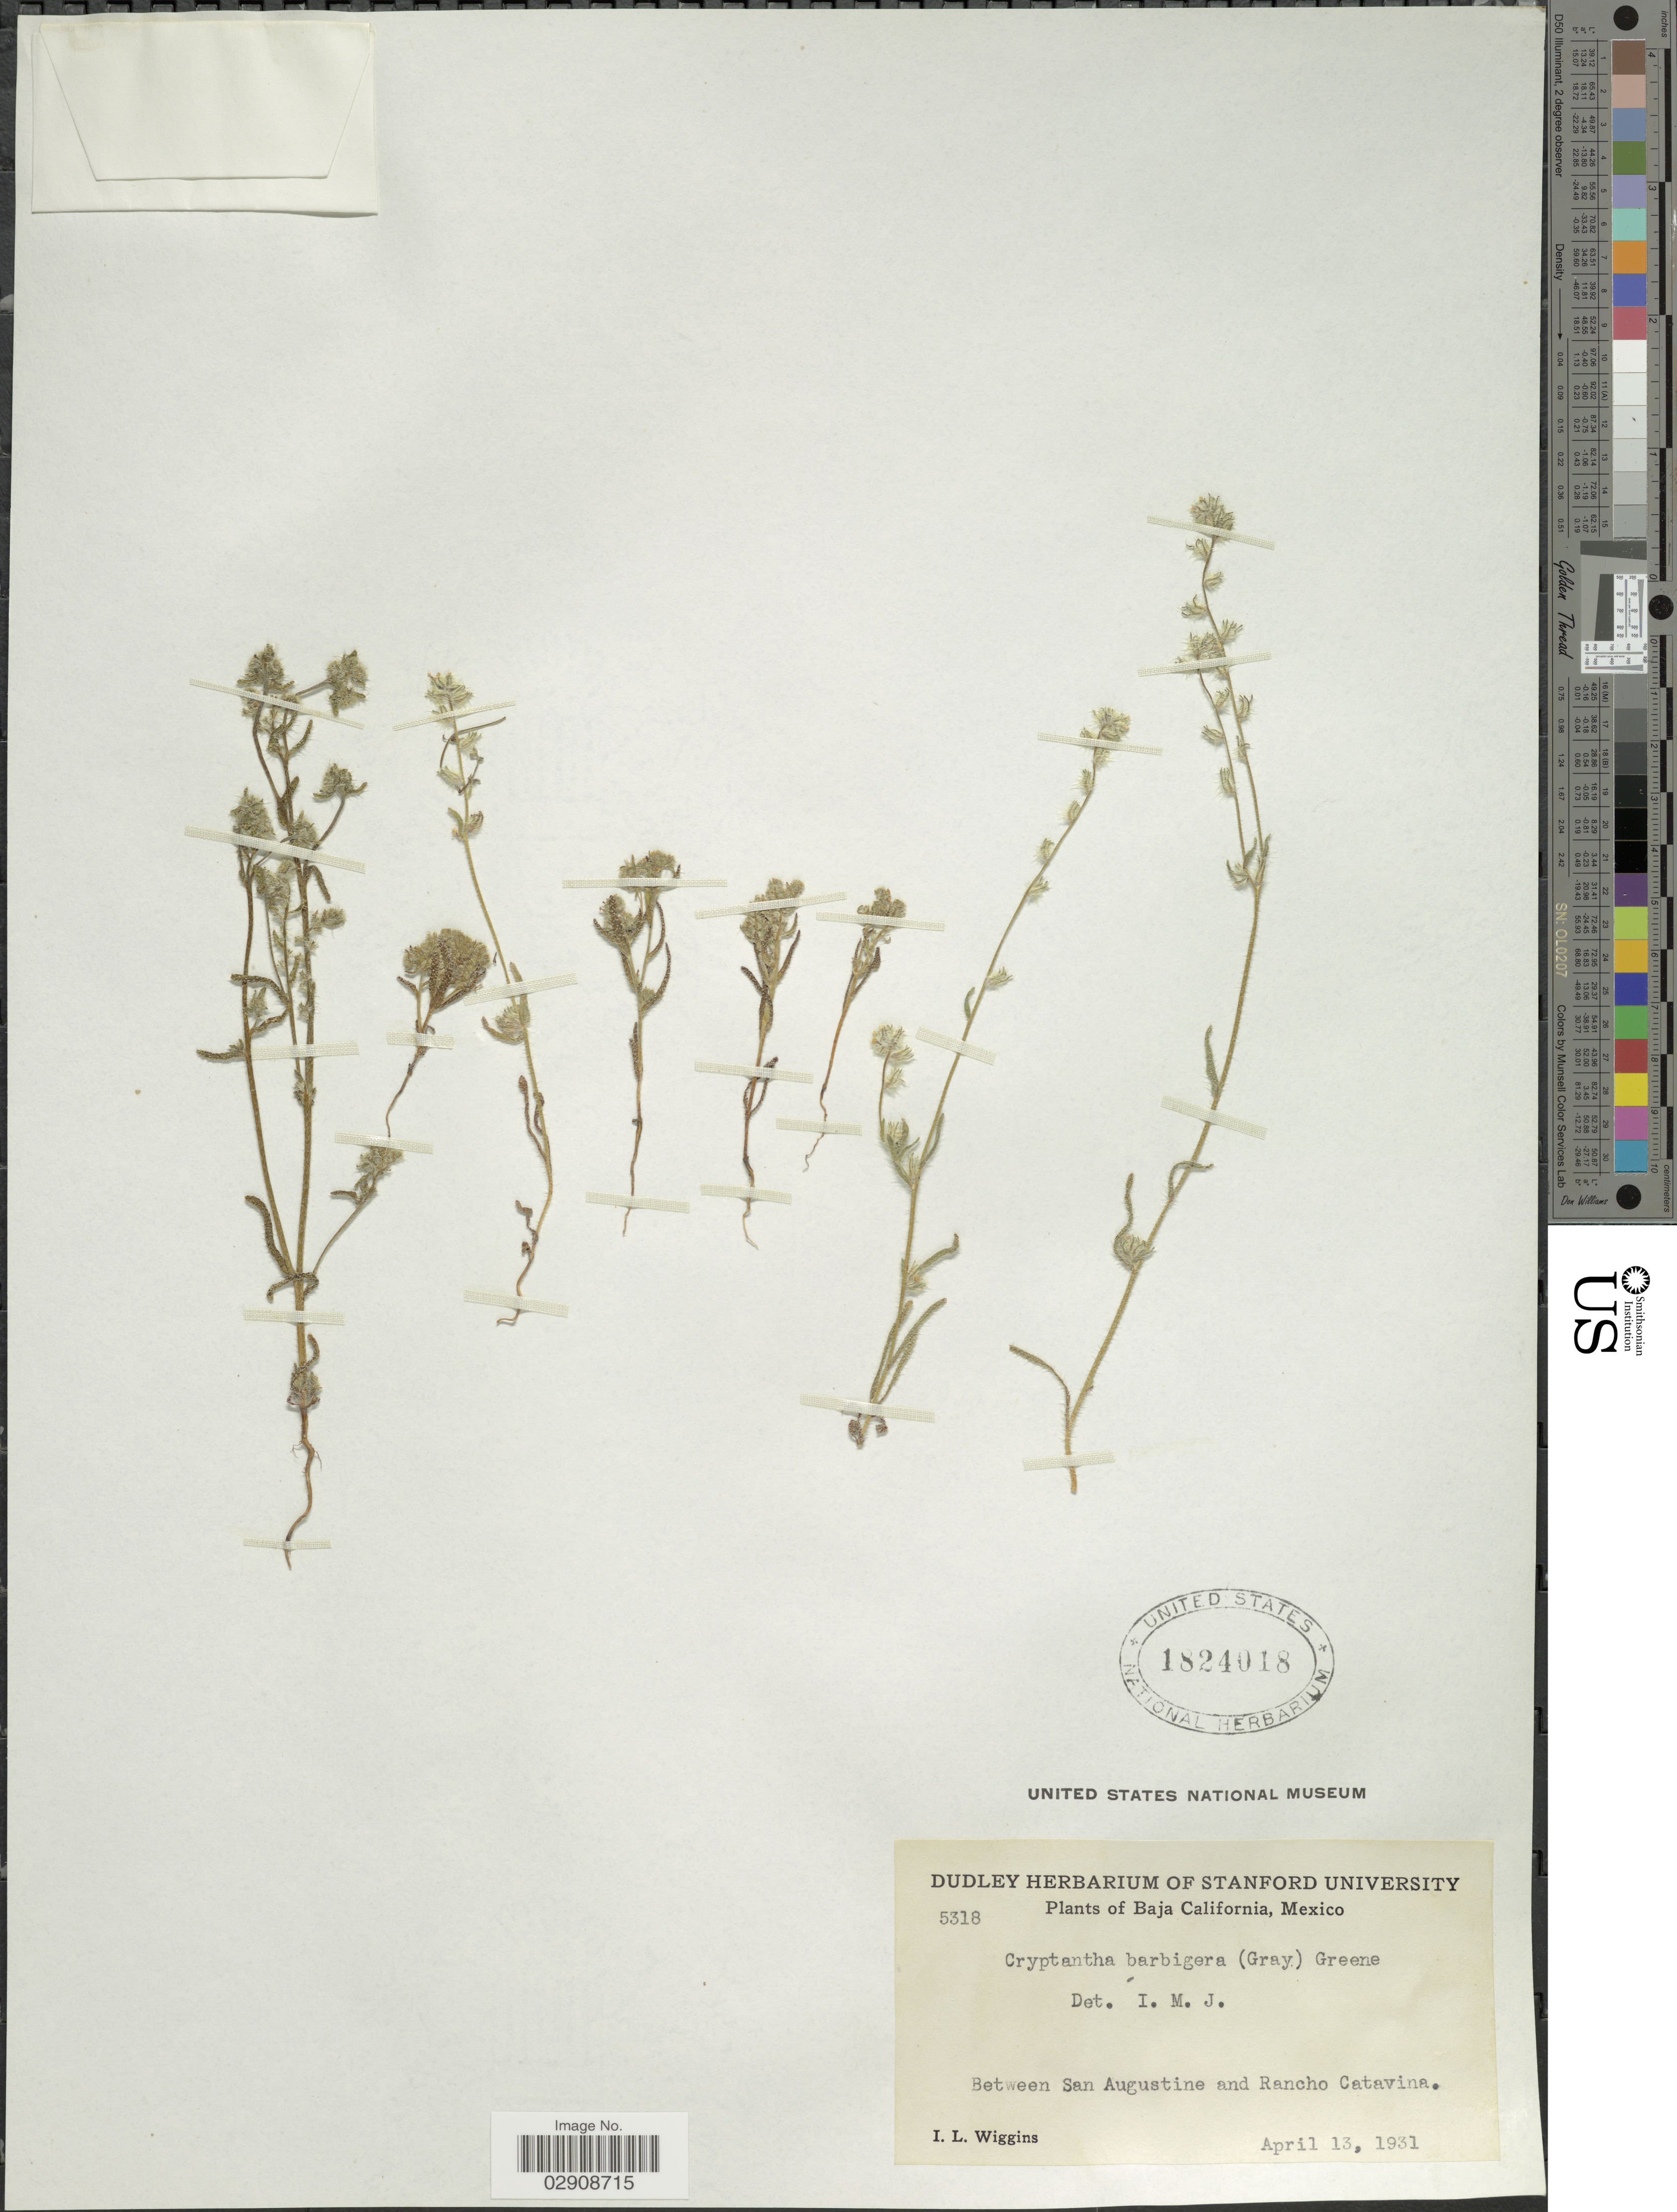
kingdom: Plantae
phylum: Tracheophyta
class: Magnoliopsida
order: Boraginales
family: Boraginaceae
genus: Cryptantha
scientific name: Cryptantha barbigera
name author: (A. Gray) Greene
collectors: I. L. Wiggins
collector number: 5318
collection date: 1931-04-13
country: Mexico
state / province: Baja California Norte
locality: Between San Augustine and Rancho Catavina.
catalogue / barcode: US 1824018